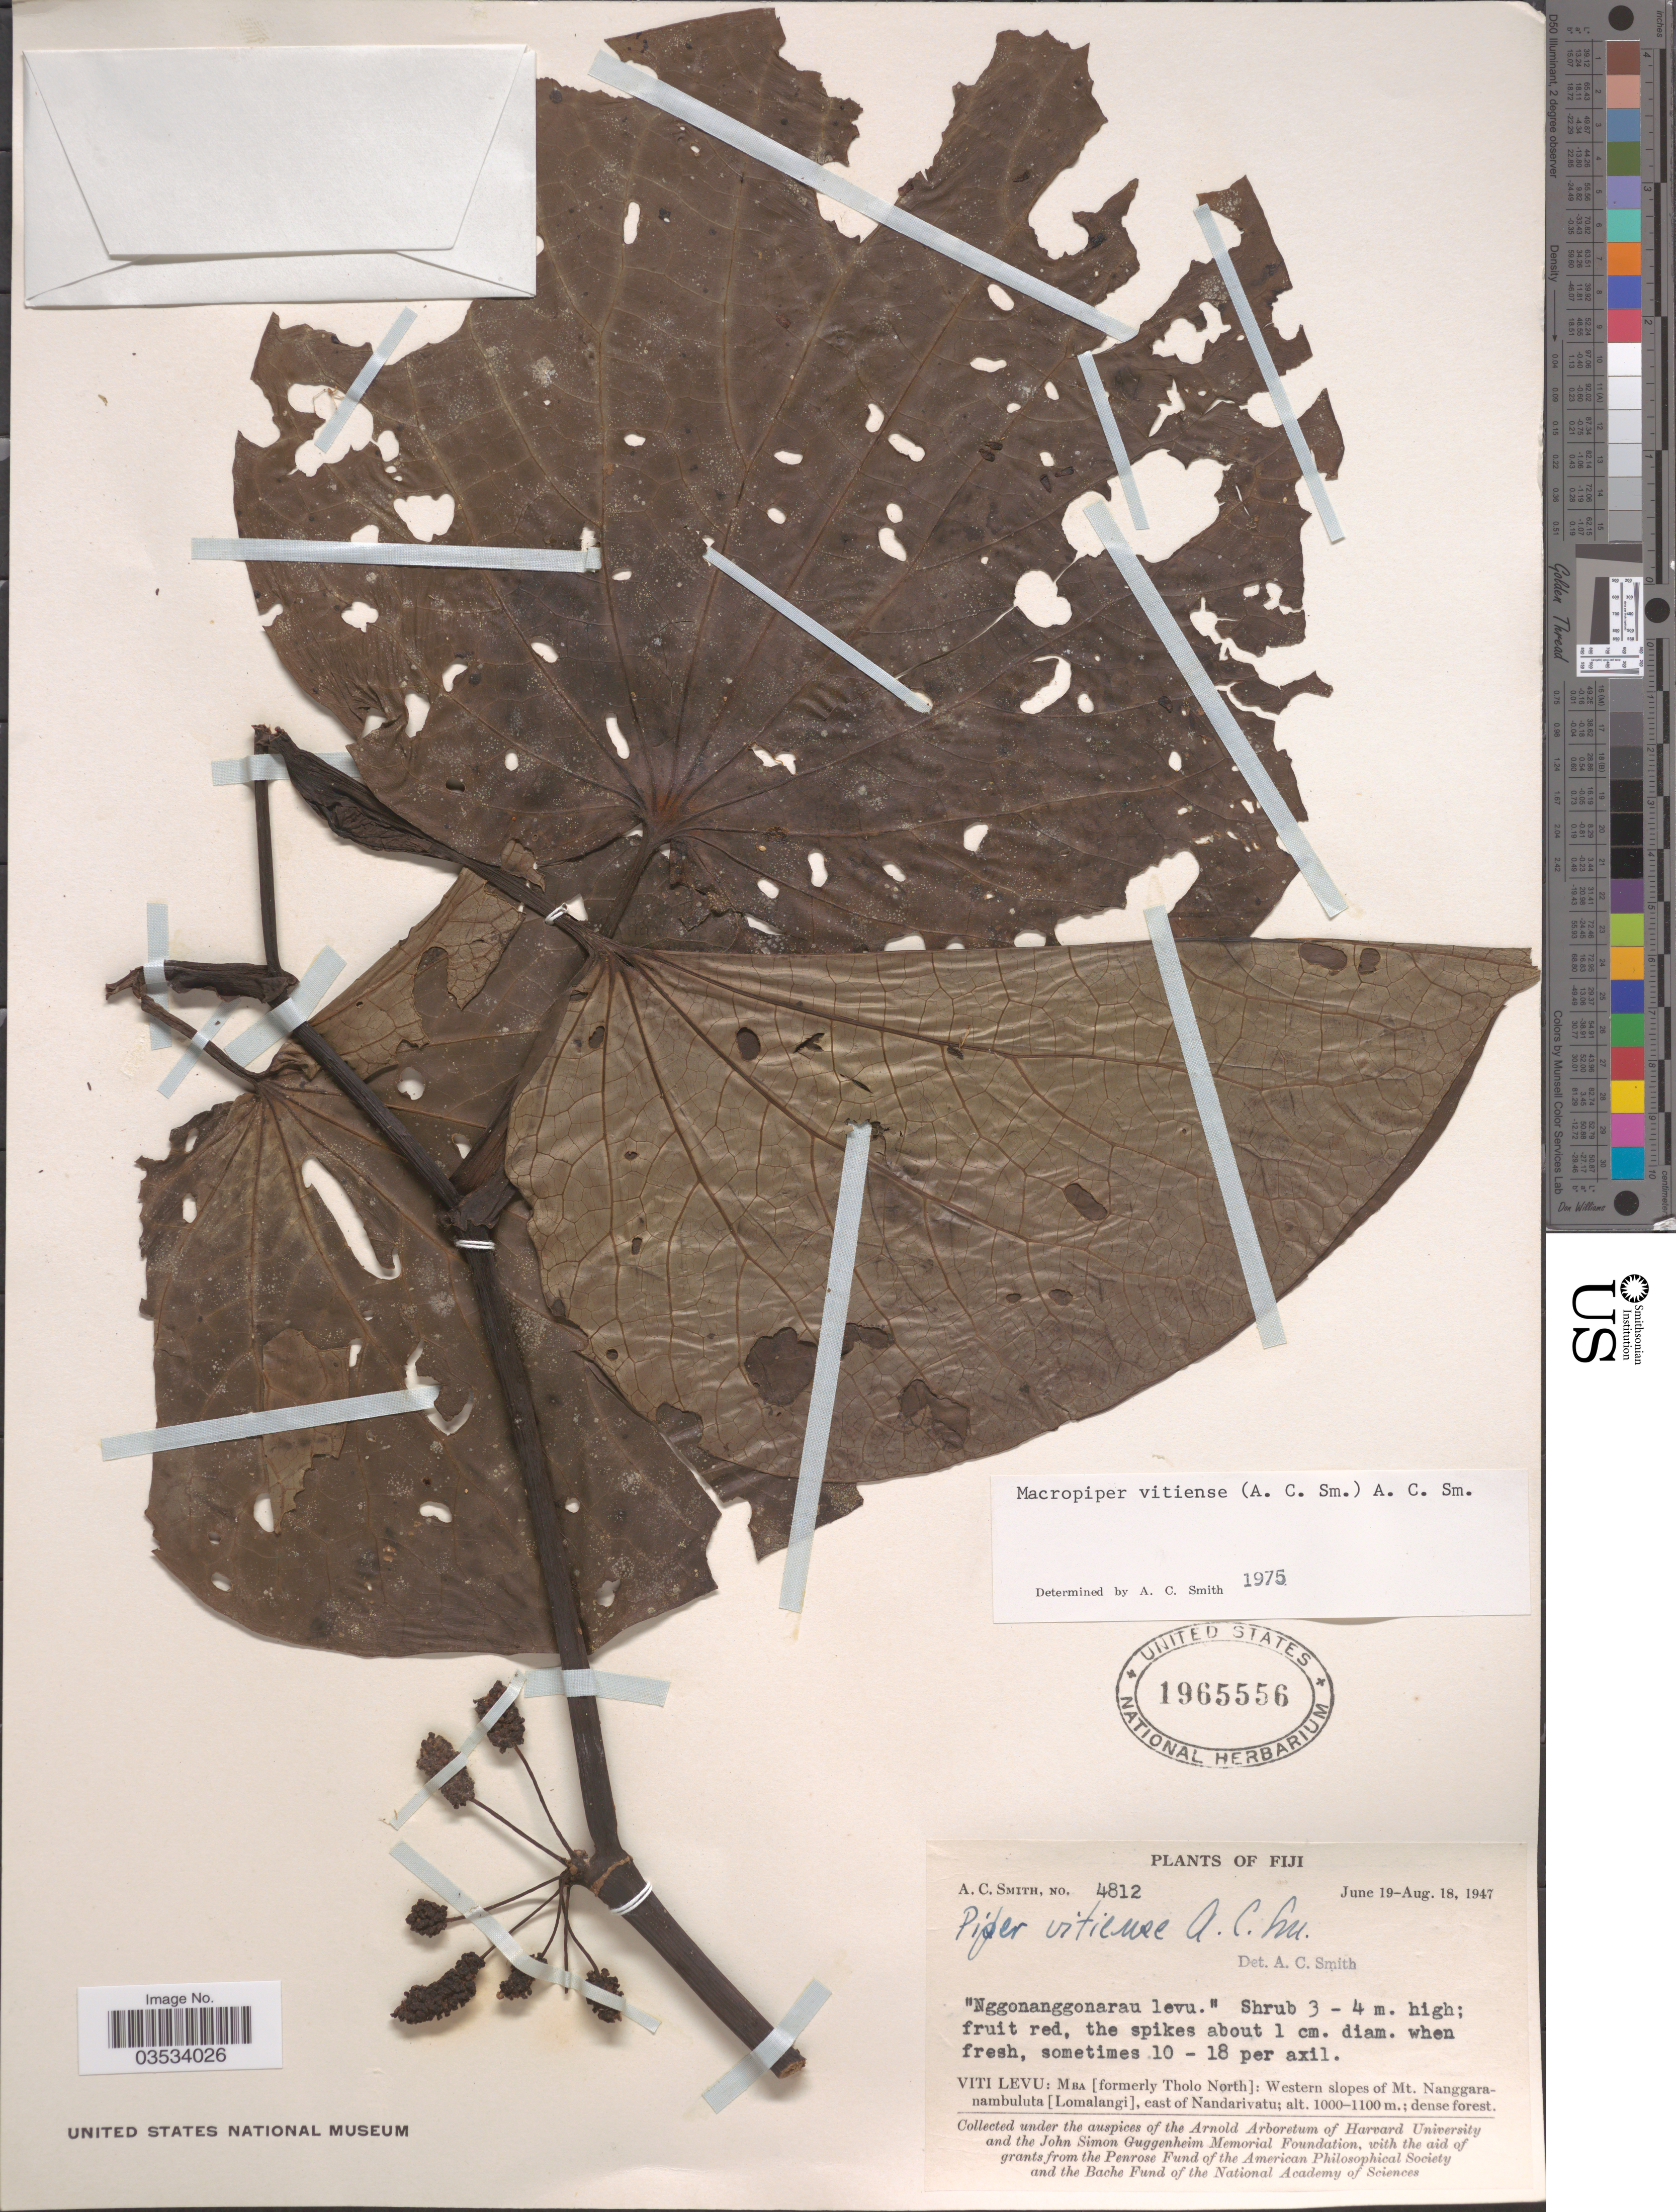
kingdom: Plantae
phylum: Tracheophyta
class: Magnoliopsida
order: Piperales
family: Piperaceae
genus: Piper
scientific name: Piper vitiense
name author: A.C. Sm.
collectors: A. C. Smith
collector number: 4812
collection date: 1947-06-19/1947-08-18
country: Fiji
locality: Viti Levu: Mba [formerly Tholo North]: Western slopes of Mt. Nanggaranambuluta [Lomalangi], east of Nandarivatu.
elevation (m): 1000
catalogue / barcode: US 1965556